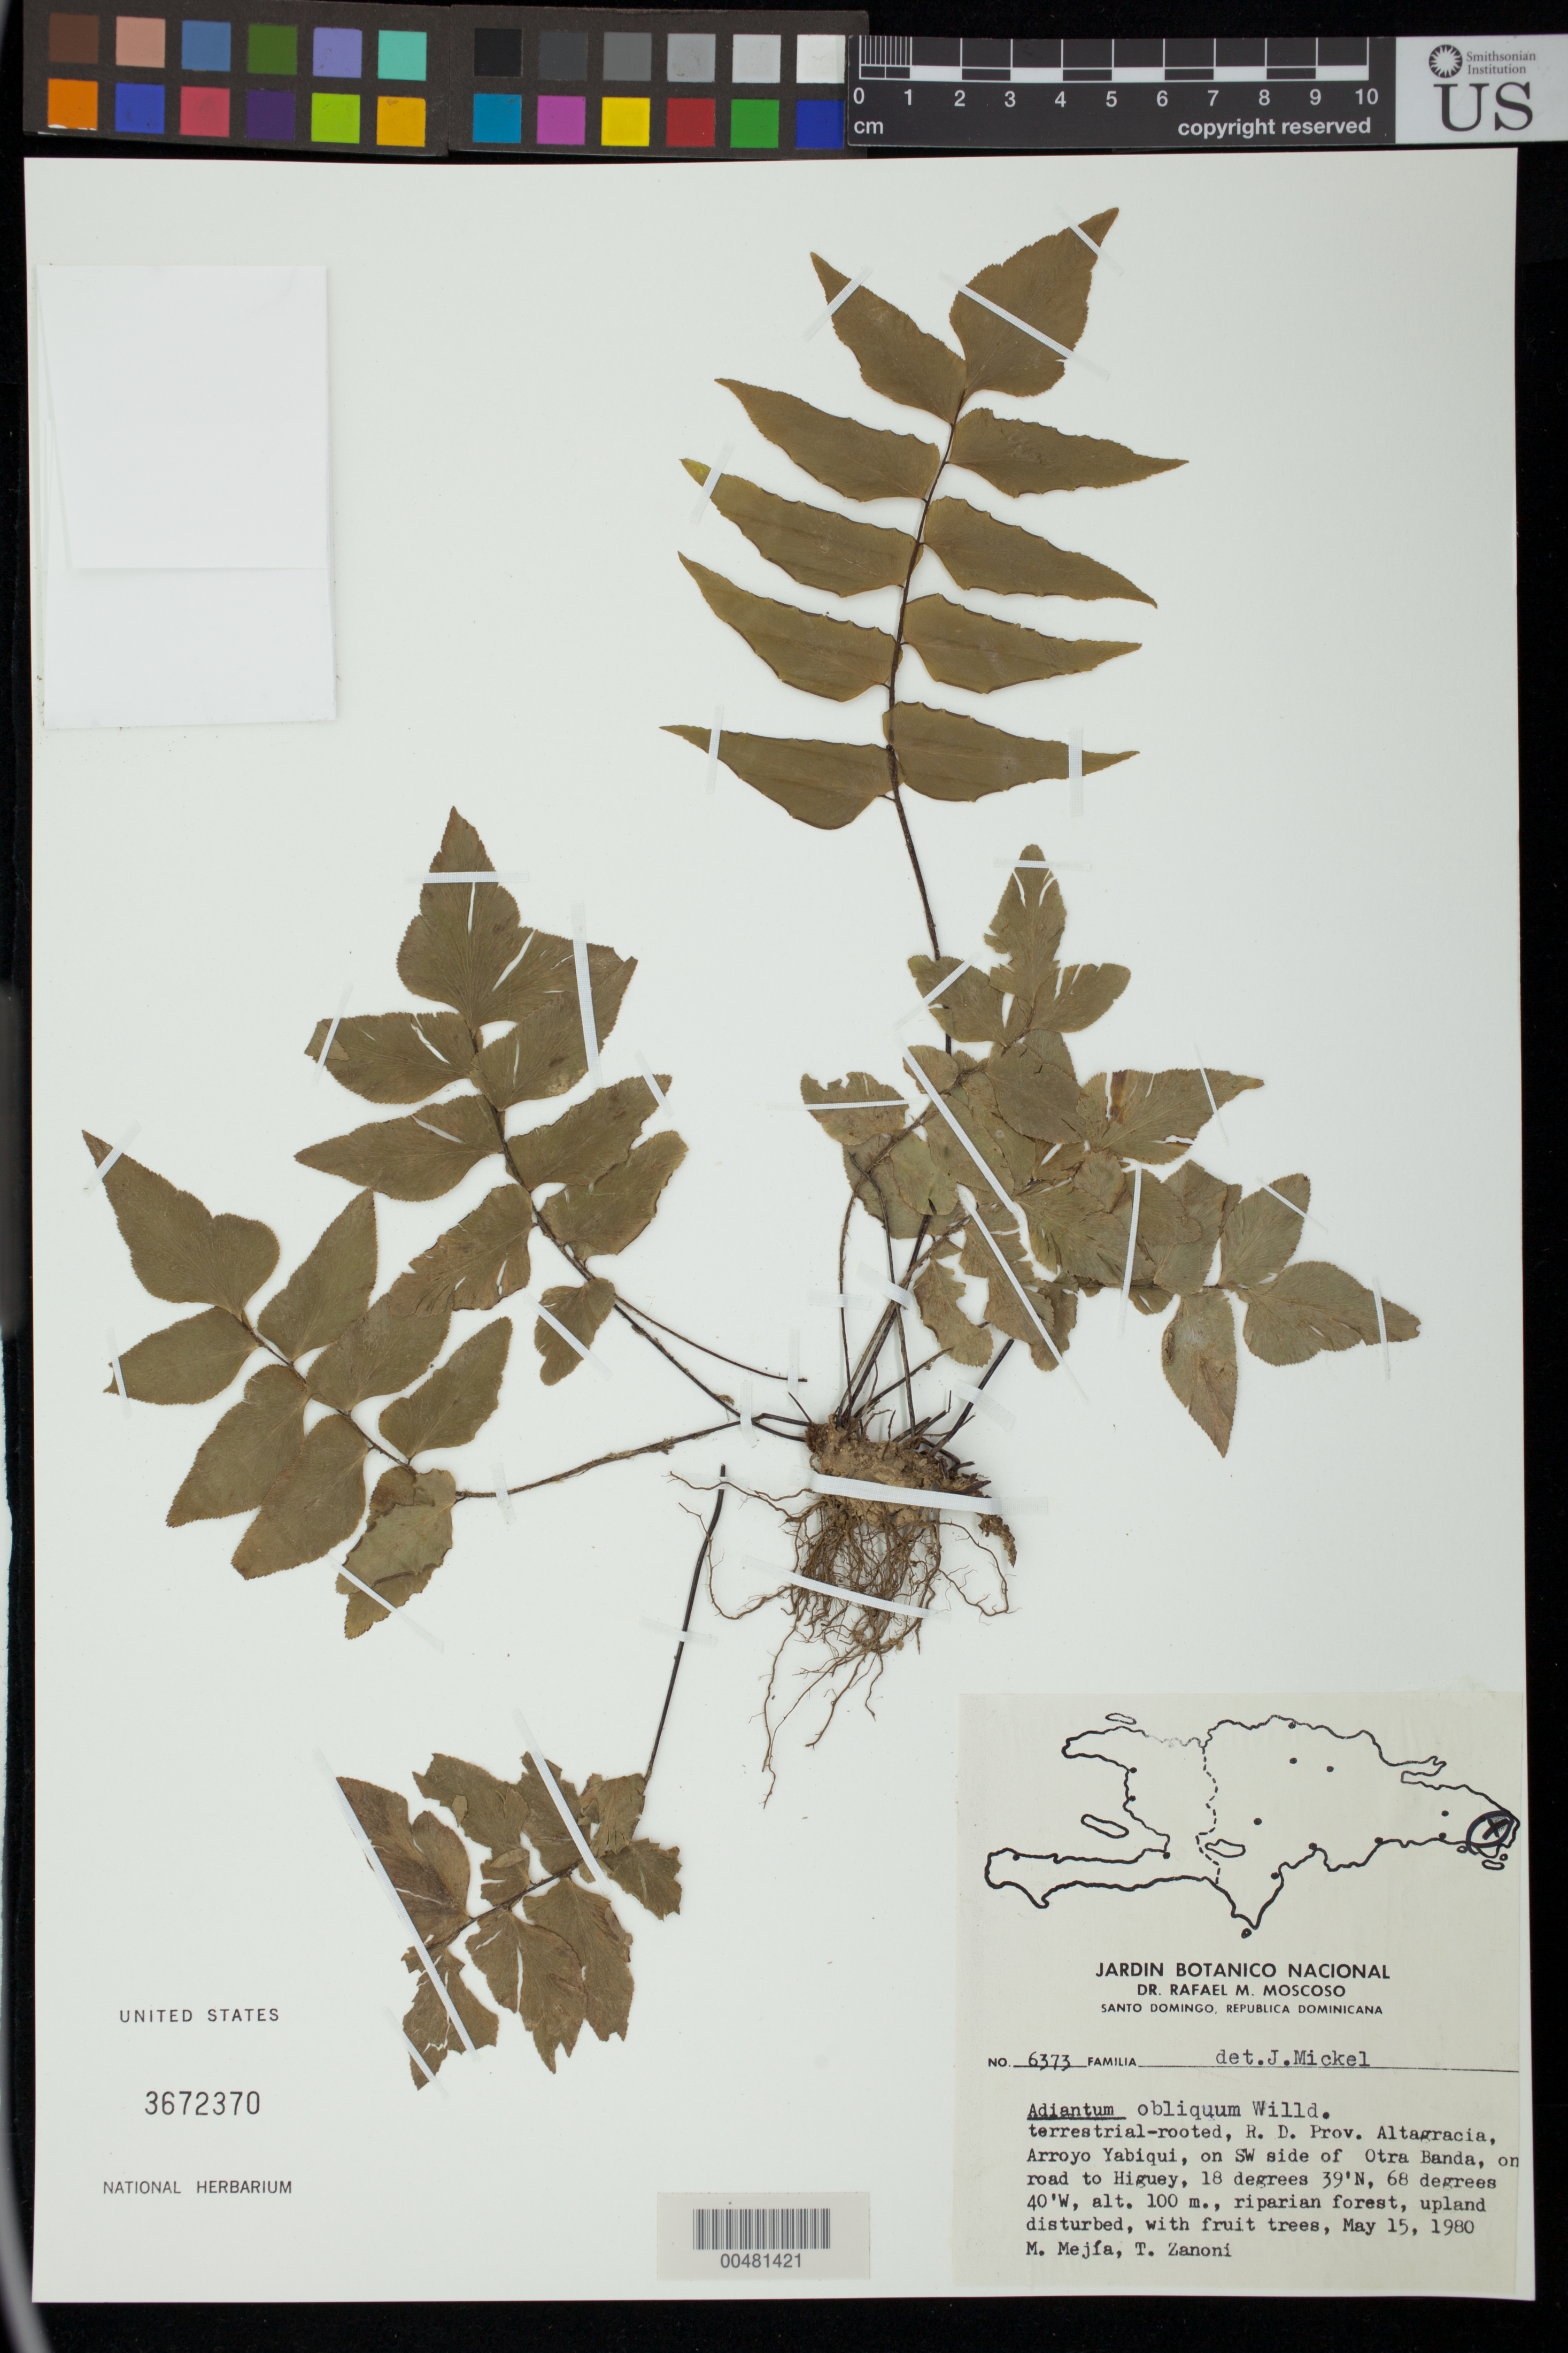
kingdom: Plantae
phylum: Tracheophyta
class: Polypodiopsida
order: Polypodiales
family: Pteridaceae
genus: Adiantum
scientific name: Adiantum obliquum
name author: Willd.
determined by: Mickel, J. T., (NY), New York Botanical Garden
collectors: M. Mejia & T. A. Zanoni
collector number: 6373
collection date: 1980-05-15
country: Dominican Republic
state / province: La Altagracía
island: Hispaniola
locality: Arroyo Yabiqui, on SW side of Otra Banda, on road to Higuey.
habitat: Riparian forest, upland disturbed, with fruit trees.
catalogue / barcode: US 3672370